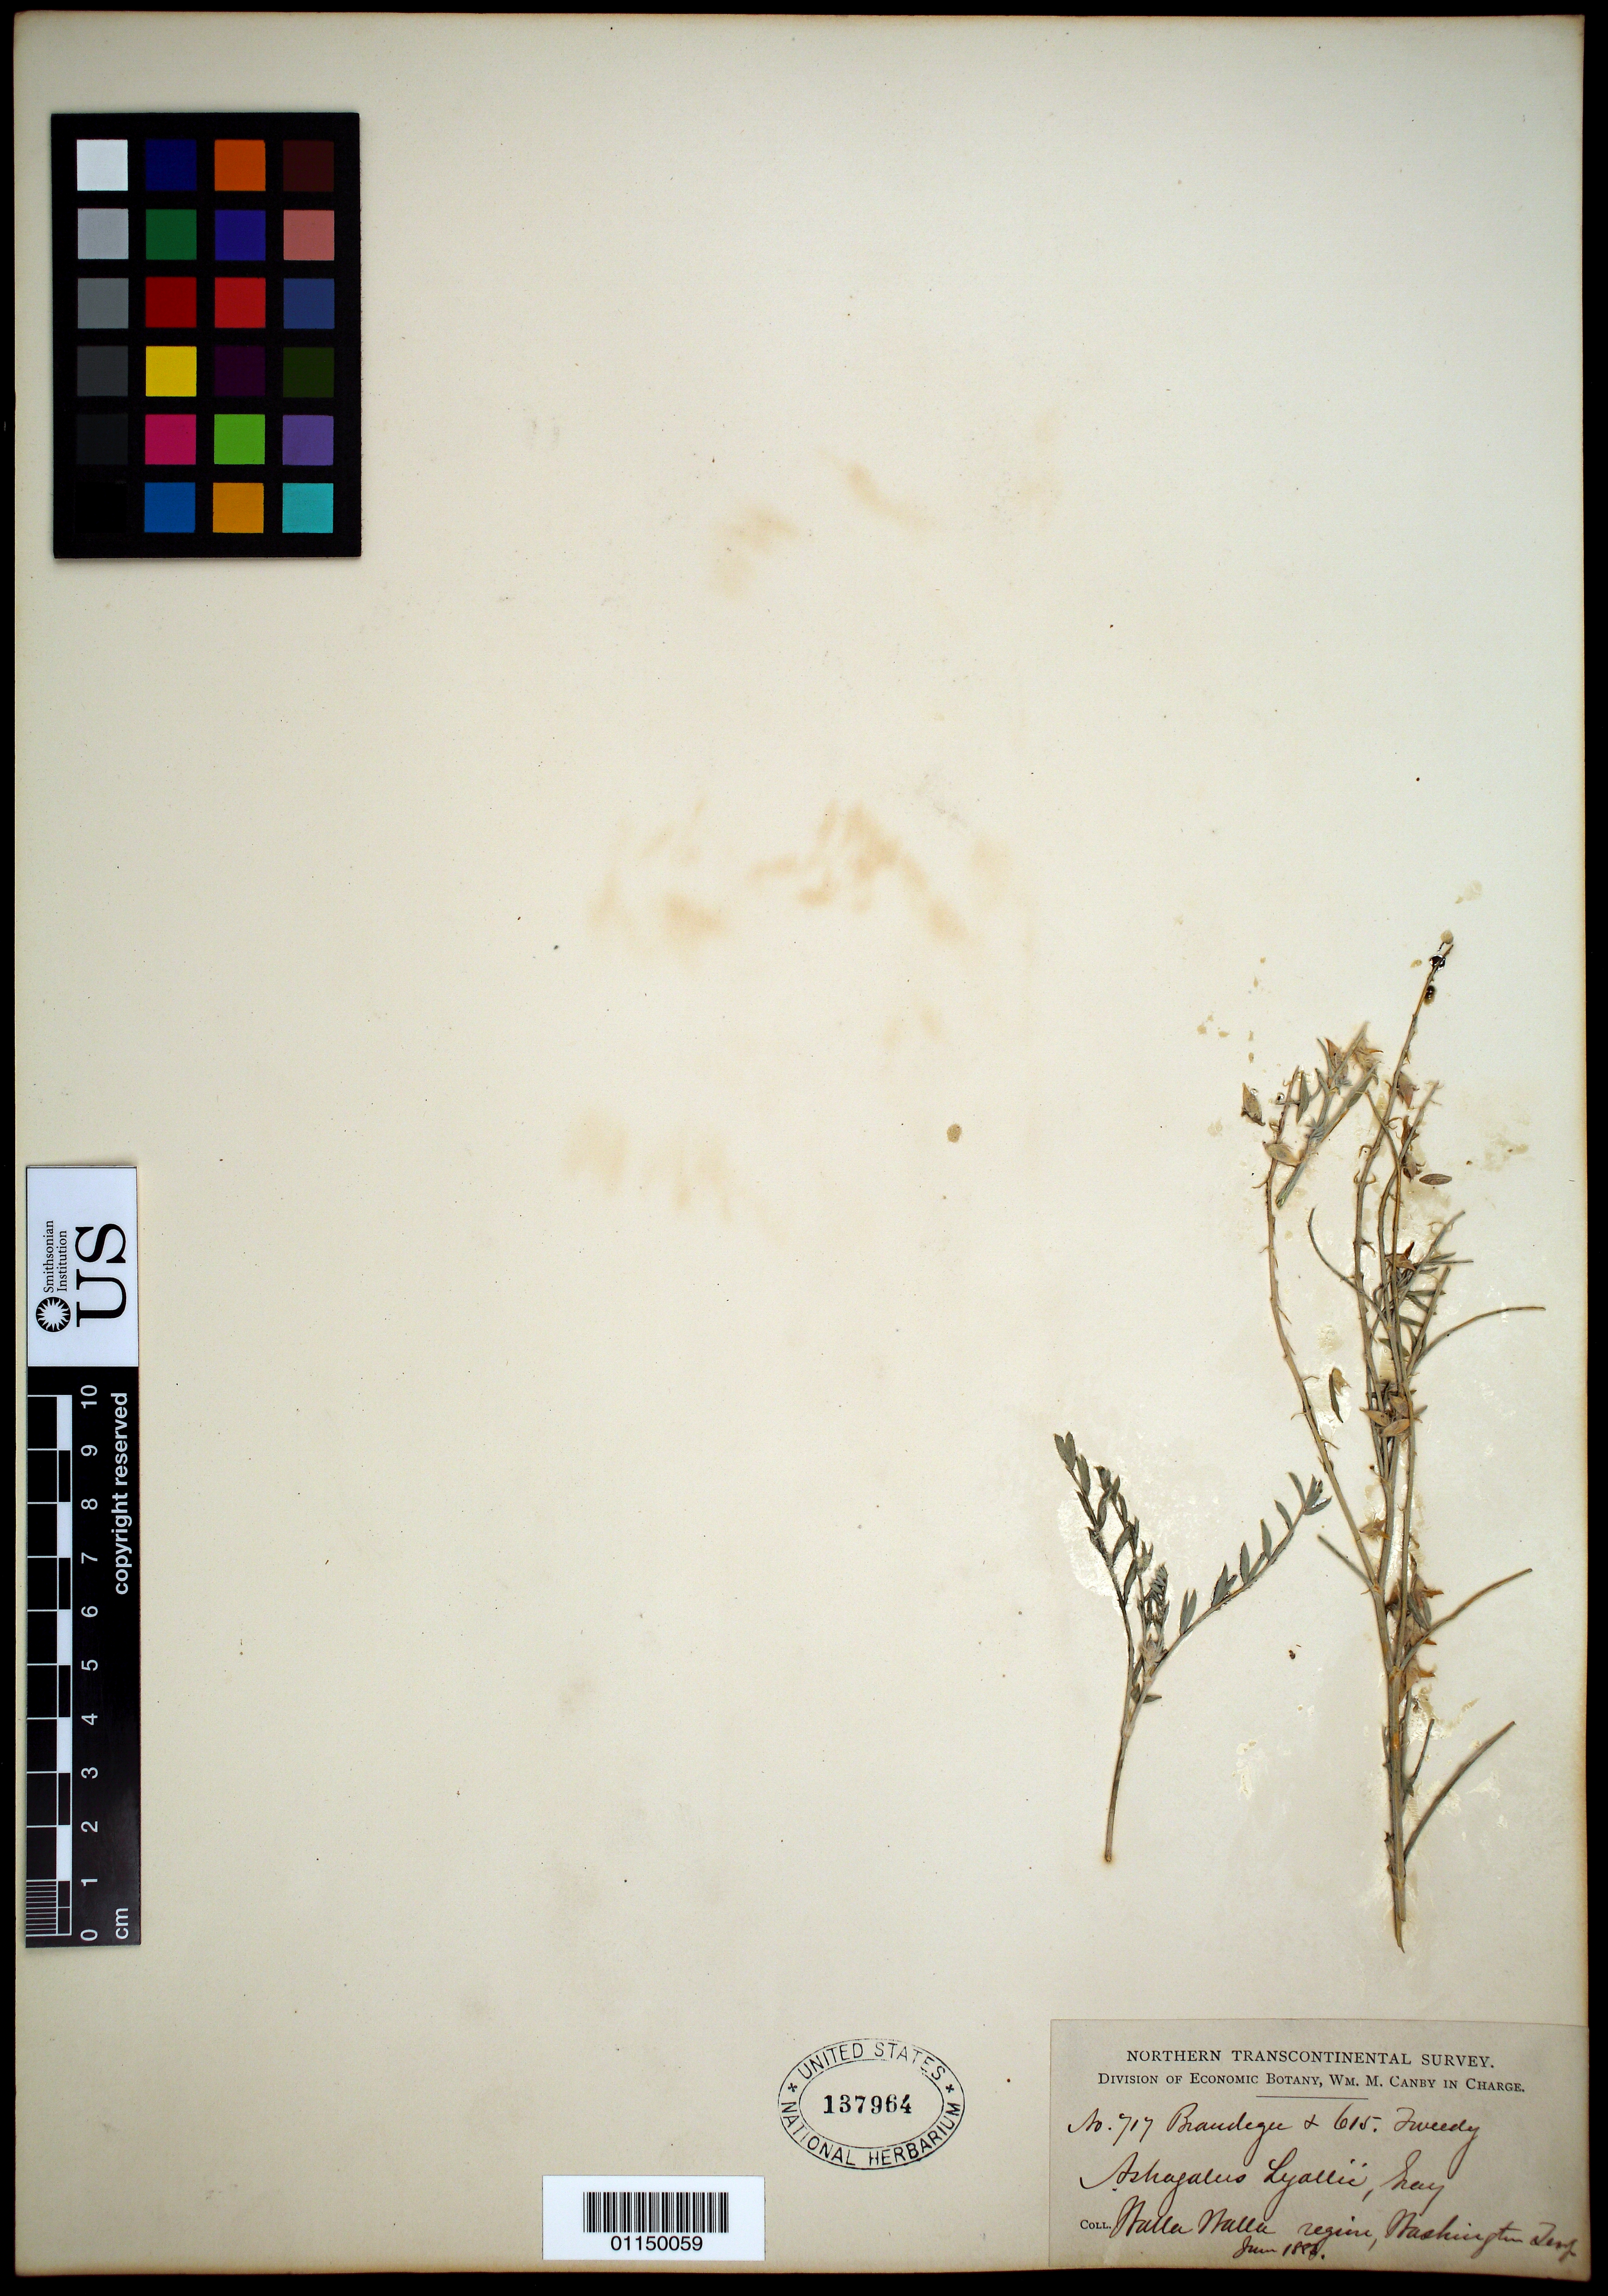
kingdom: Plantae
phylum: Tracheophyta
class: Magnoliopsida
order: Fabales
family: Fabaceae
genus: Astragalus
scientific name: Astragalus lyallii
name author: A. Gray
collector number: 717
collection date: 1883-06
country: United States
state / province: Washington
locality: Hulla Hulla region, Washington Ter.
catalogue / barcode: US 137964